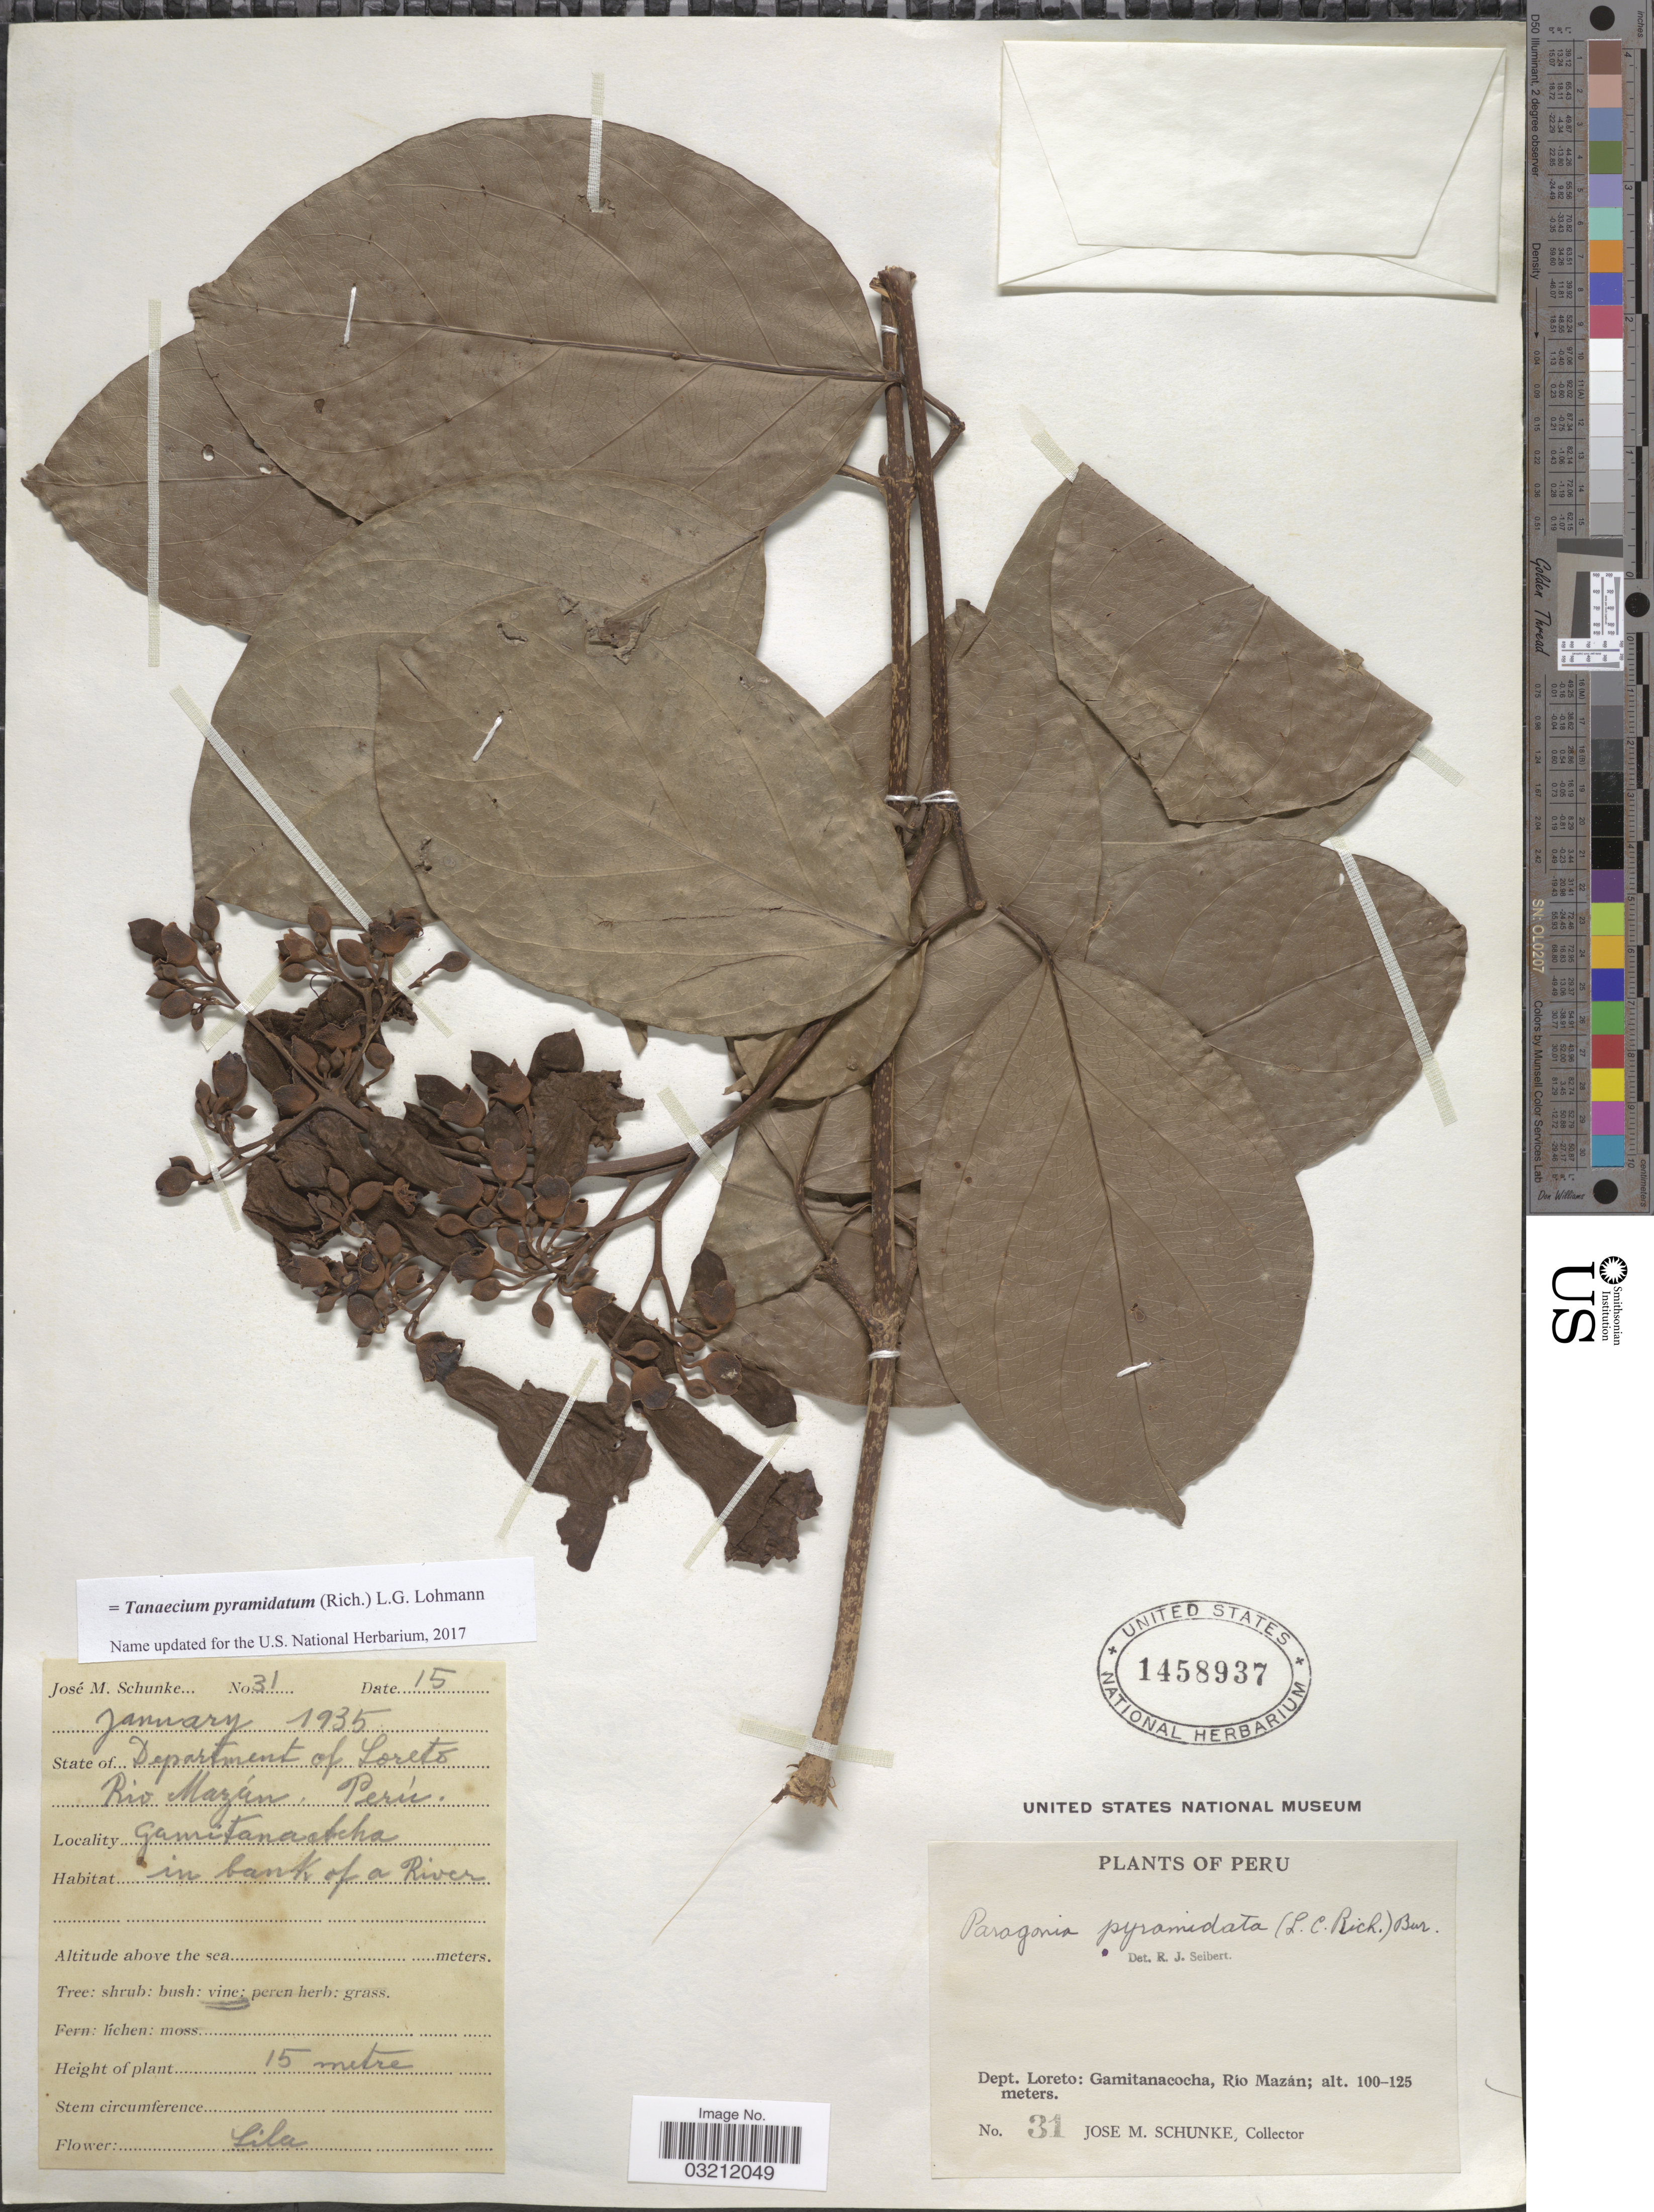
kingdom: Plantae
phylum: Tracheophyta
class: Magnoliopsida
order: Lamiales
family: Bignoniaceae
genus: Tanaecium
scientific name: Tanaecium pyramidatum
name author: (Rich.) L.G. Lohmann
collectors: J. M. Schunke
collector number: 31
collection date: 1935-01-15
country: Peru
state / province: Loreto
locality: Dept. Loreto: Gamitanacocha, Río Mazán.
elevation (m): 100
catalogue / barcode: US 1458937